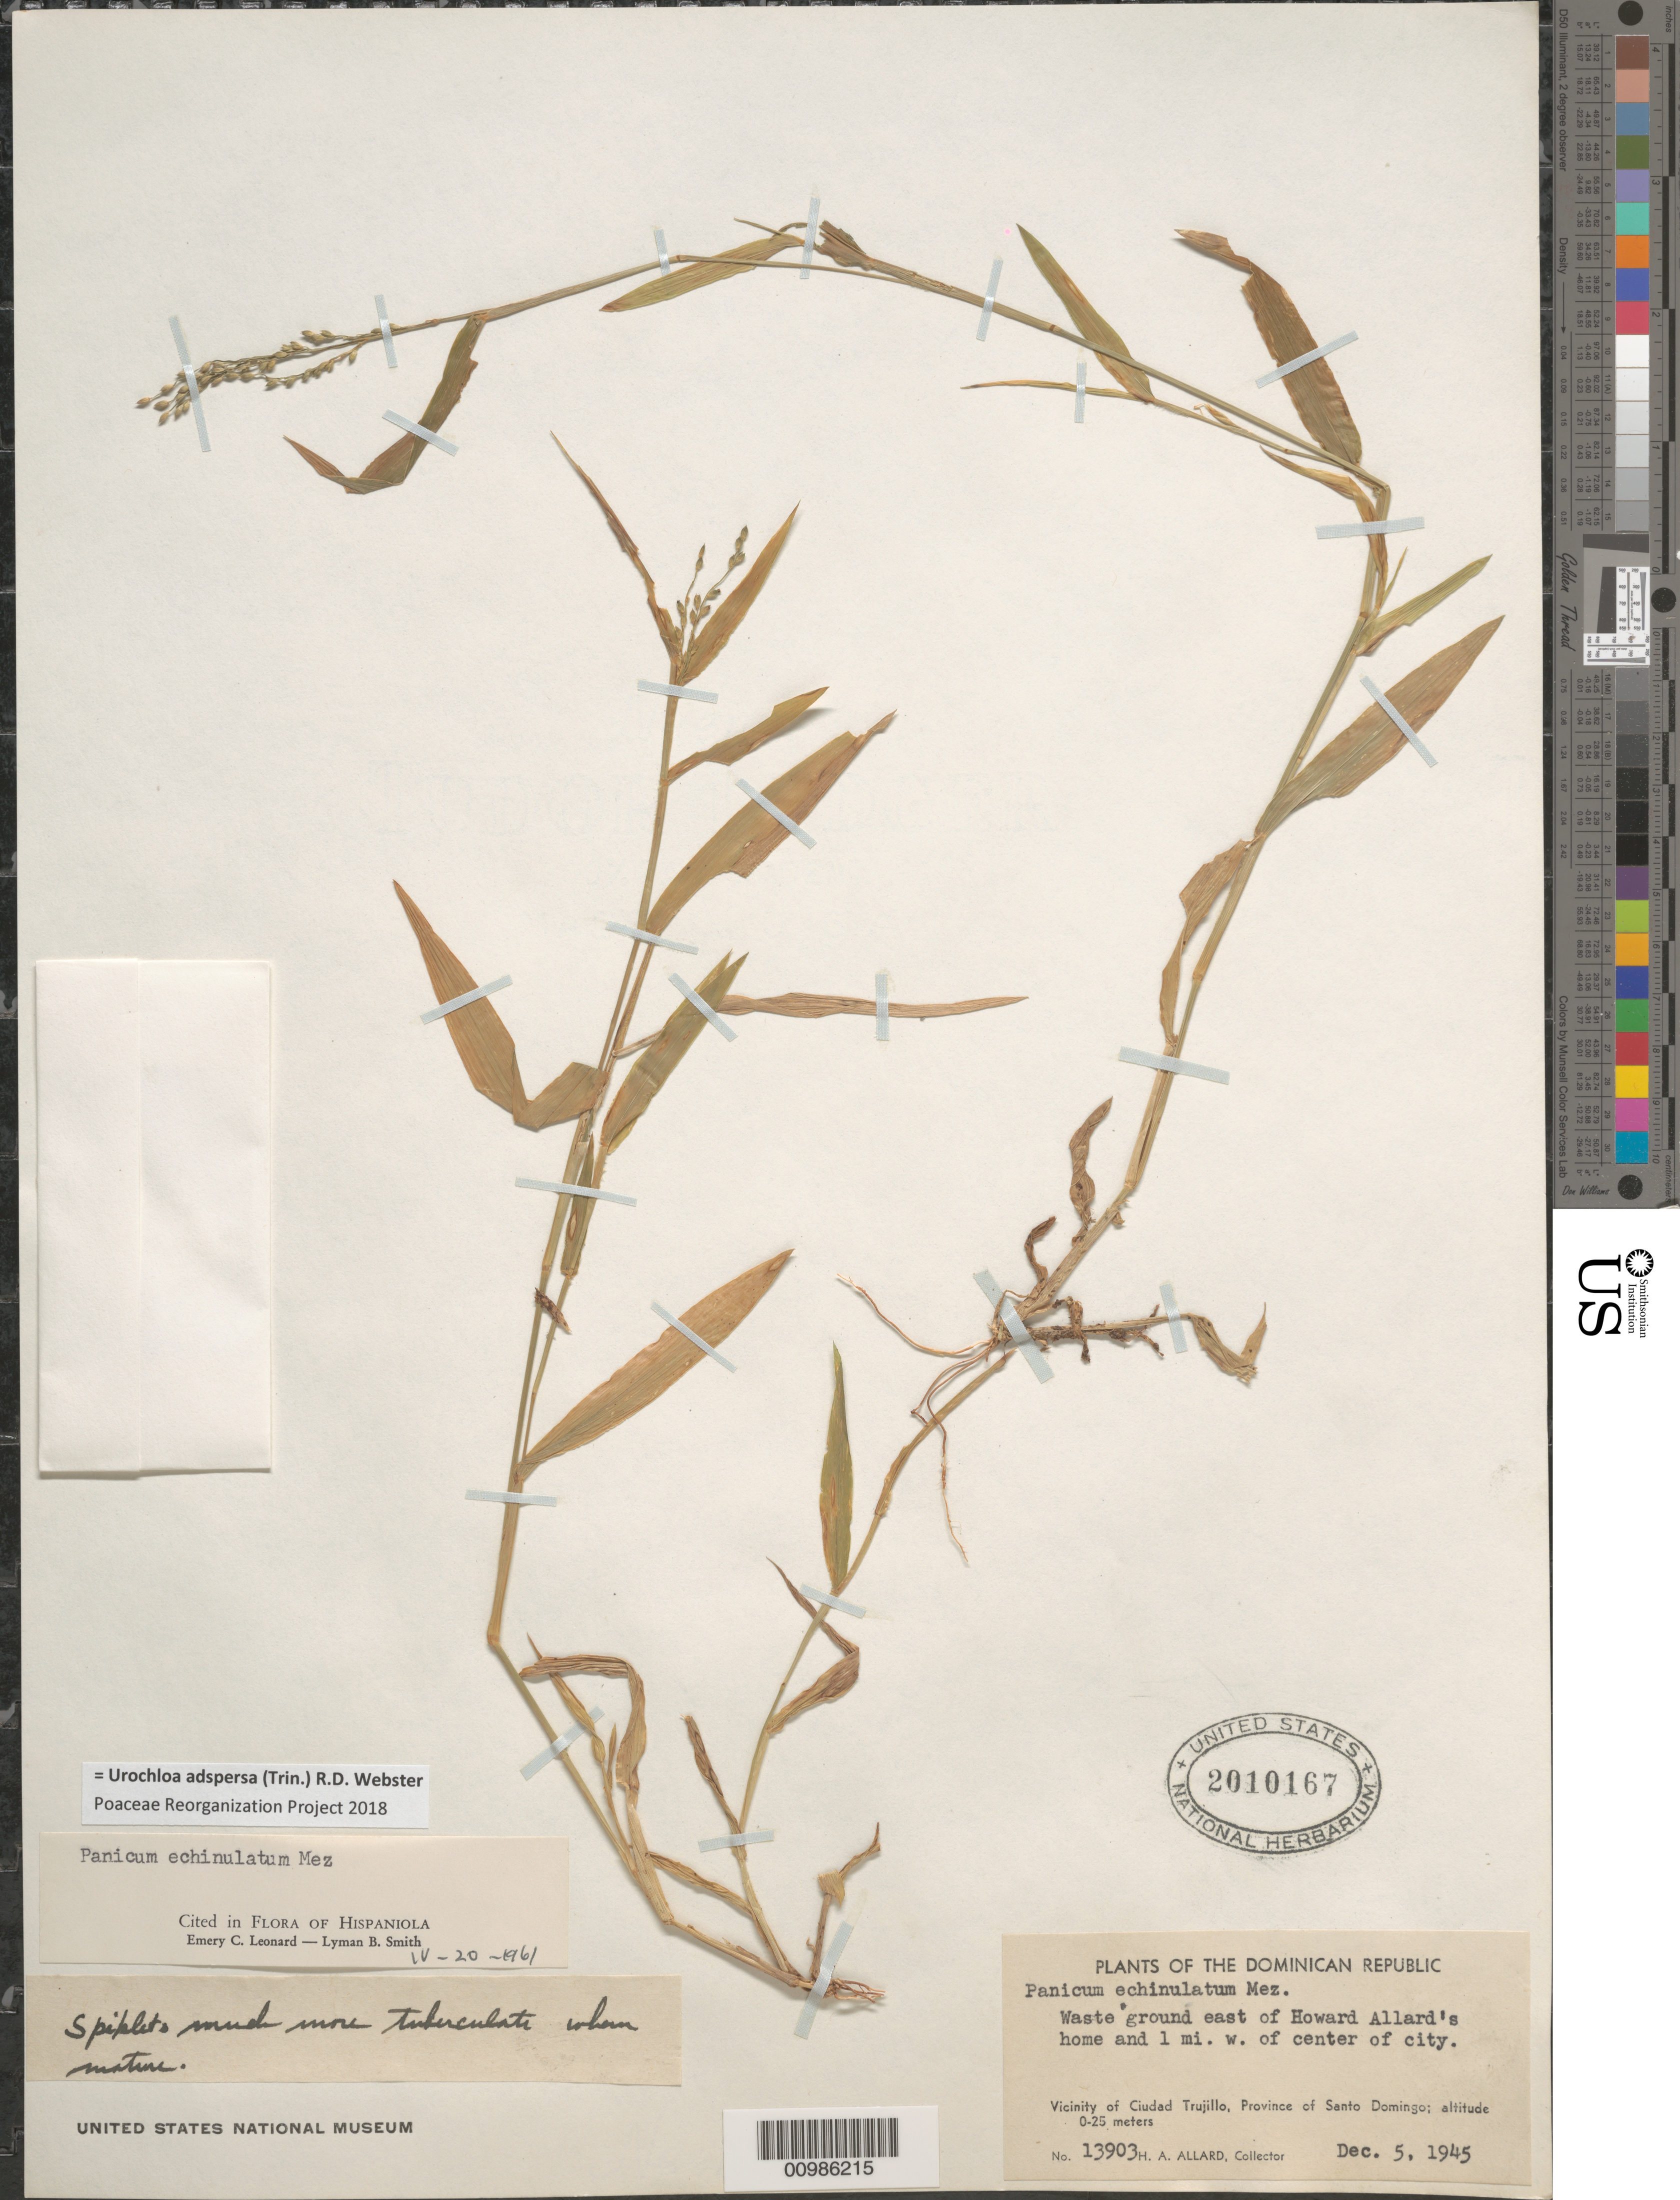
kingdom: Plantae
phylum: Tracheophyta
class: Liliopsida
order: Poales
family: Poaceae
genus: Brachiaria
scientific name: Brachiaria echinulata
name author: (Mez) Parodi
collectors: H. A. Allard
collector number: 13903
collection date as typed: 05 Dec 1945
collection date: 1945-12-05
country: Dominican Republic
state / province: Distrito Nacional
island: Hispaniola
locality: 1 mile west of center of Santo Domingo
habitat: waste ground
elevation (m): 0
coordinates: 0 N, 0 E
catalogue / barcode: US 2010167